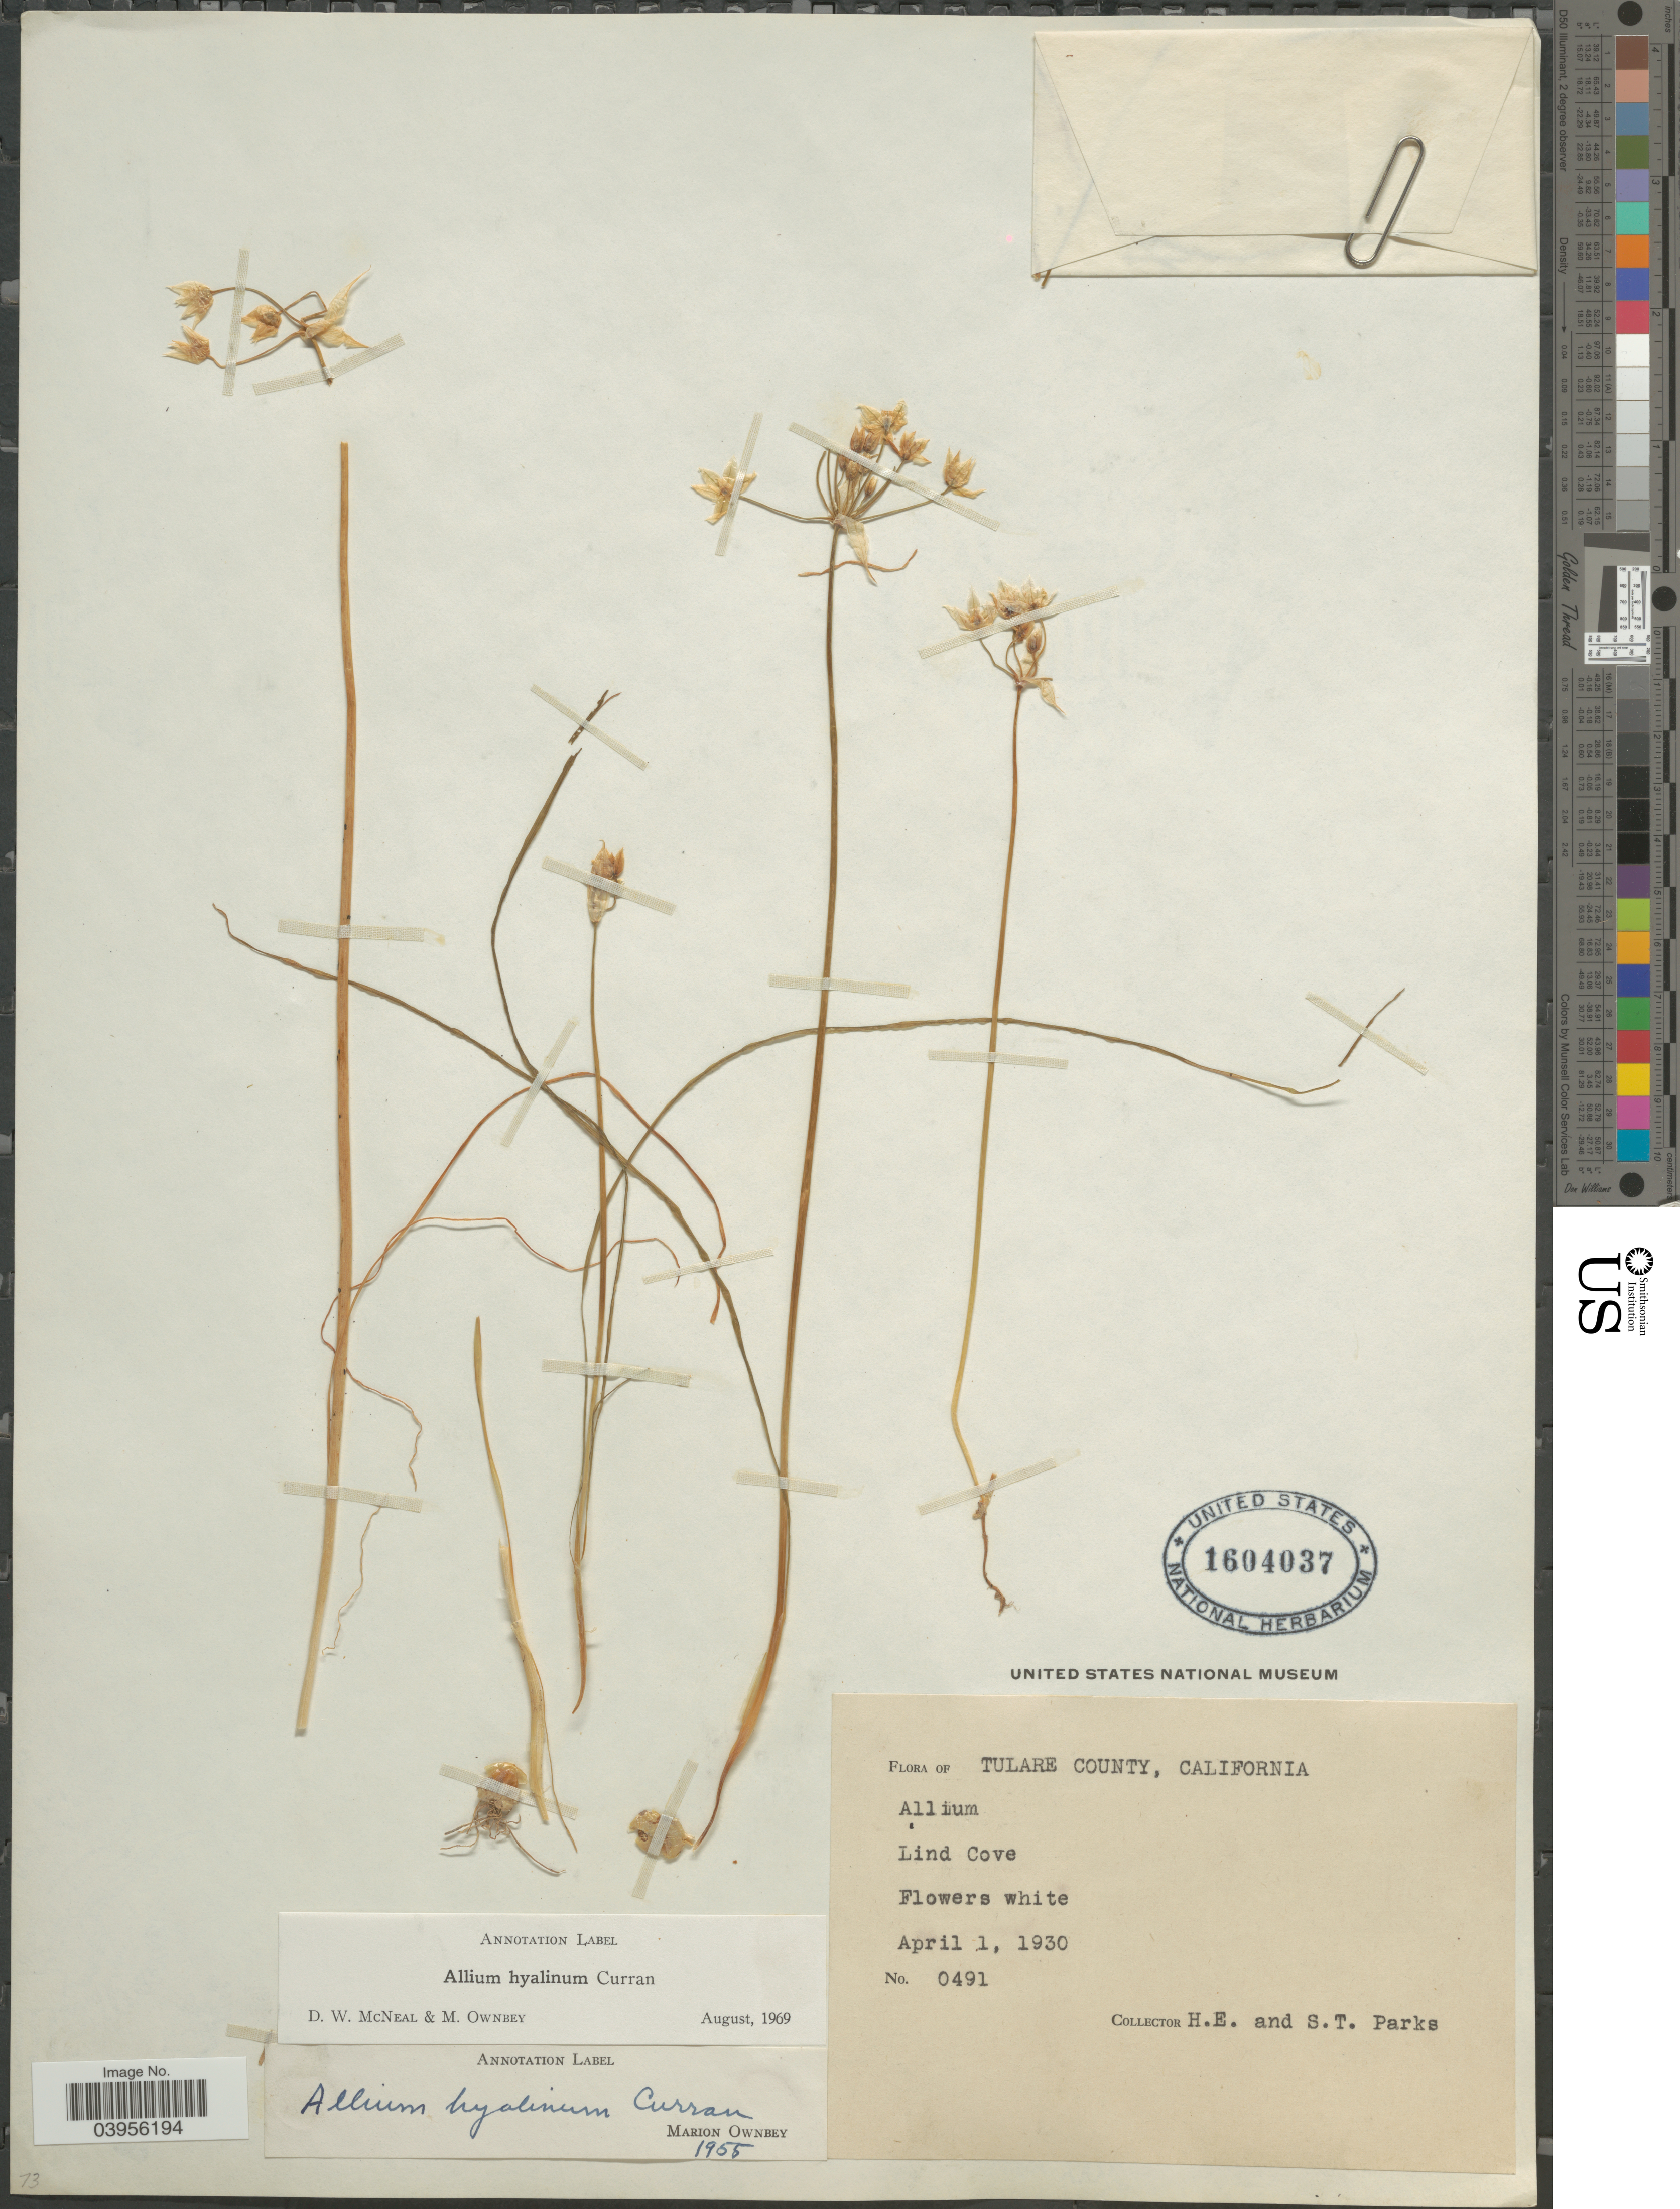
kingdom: Plantae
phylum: Tracheophyta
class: Liliopsida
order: Asparagales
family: Amaryllidaceae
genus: Allium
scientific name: Allium hyalinum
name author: Curran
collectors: H. E. Parks & S. Parks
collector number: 0491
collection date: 1930-04-01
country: United States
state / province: California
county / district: Tulare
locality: Tulare County. Lind Cove.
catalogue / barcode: US 1604037